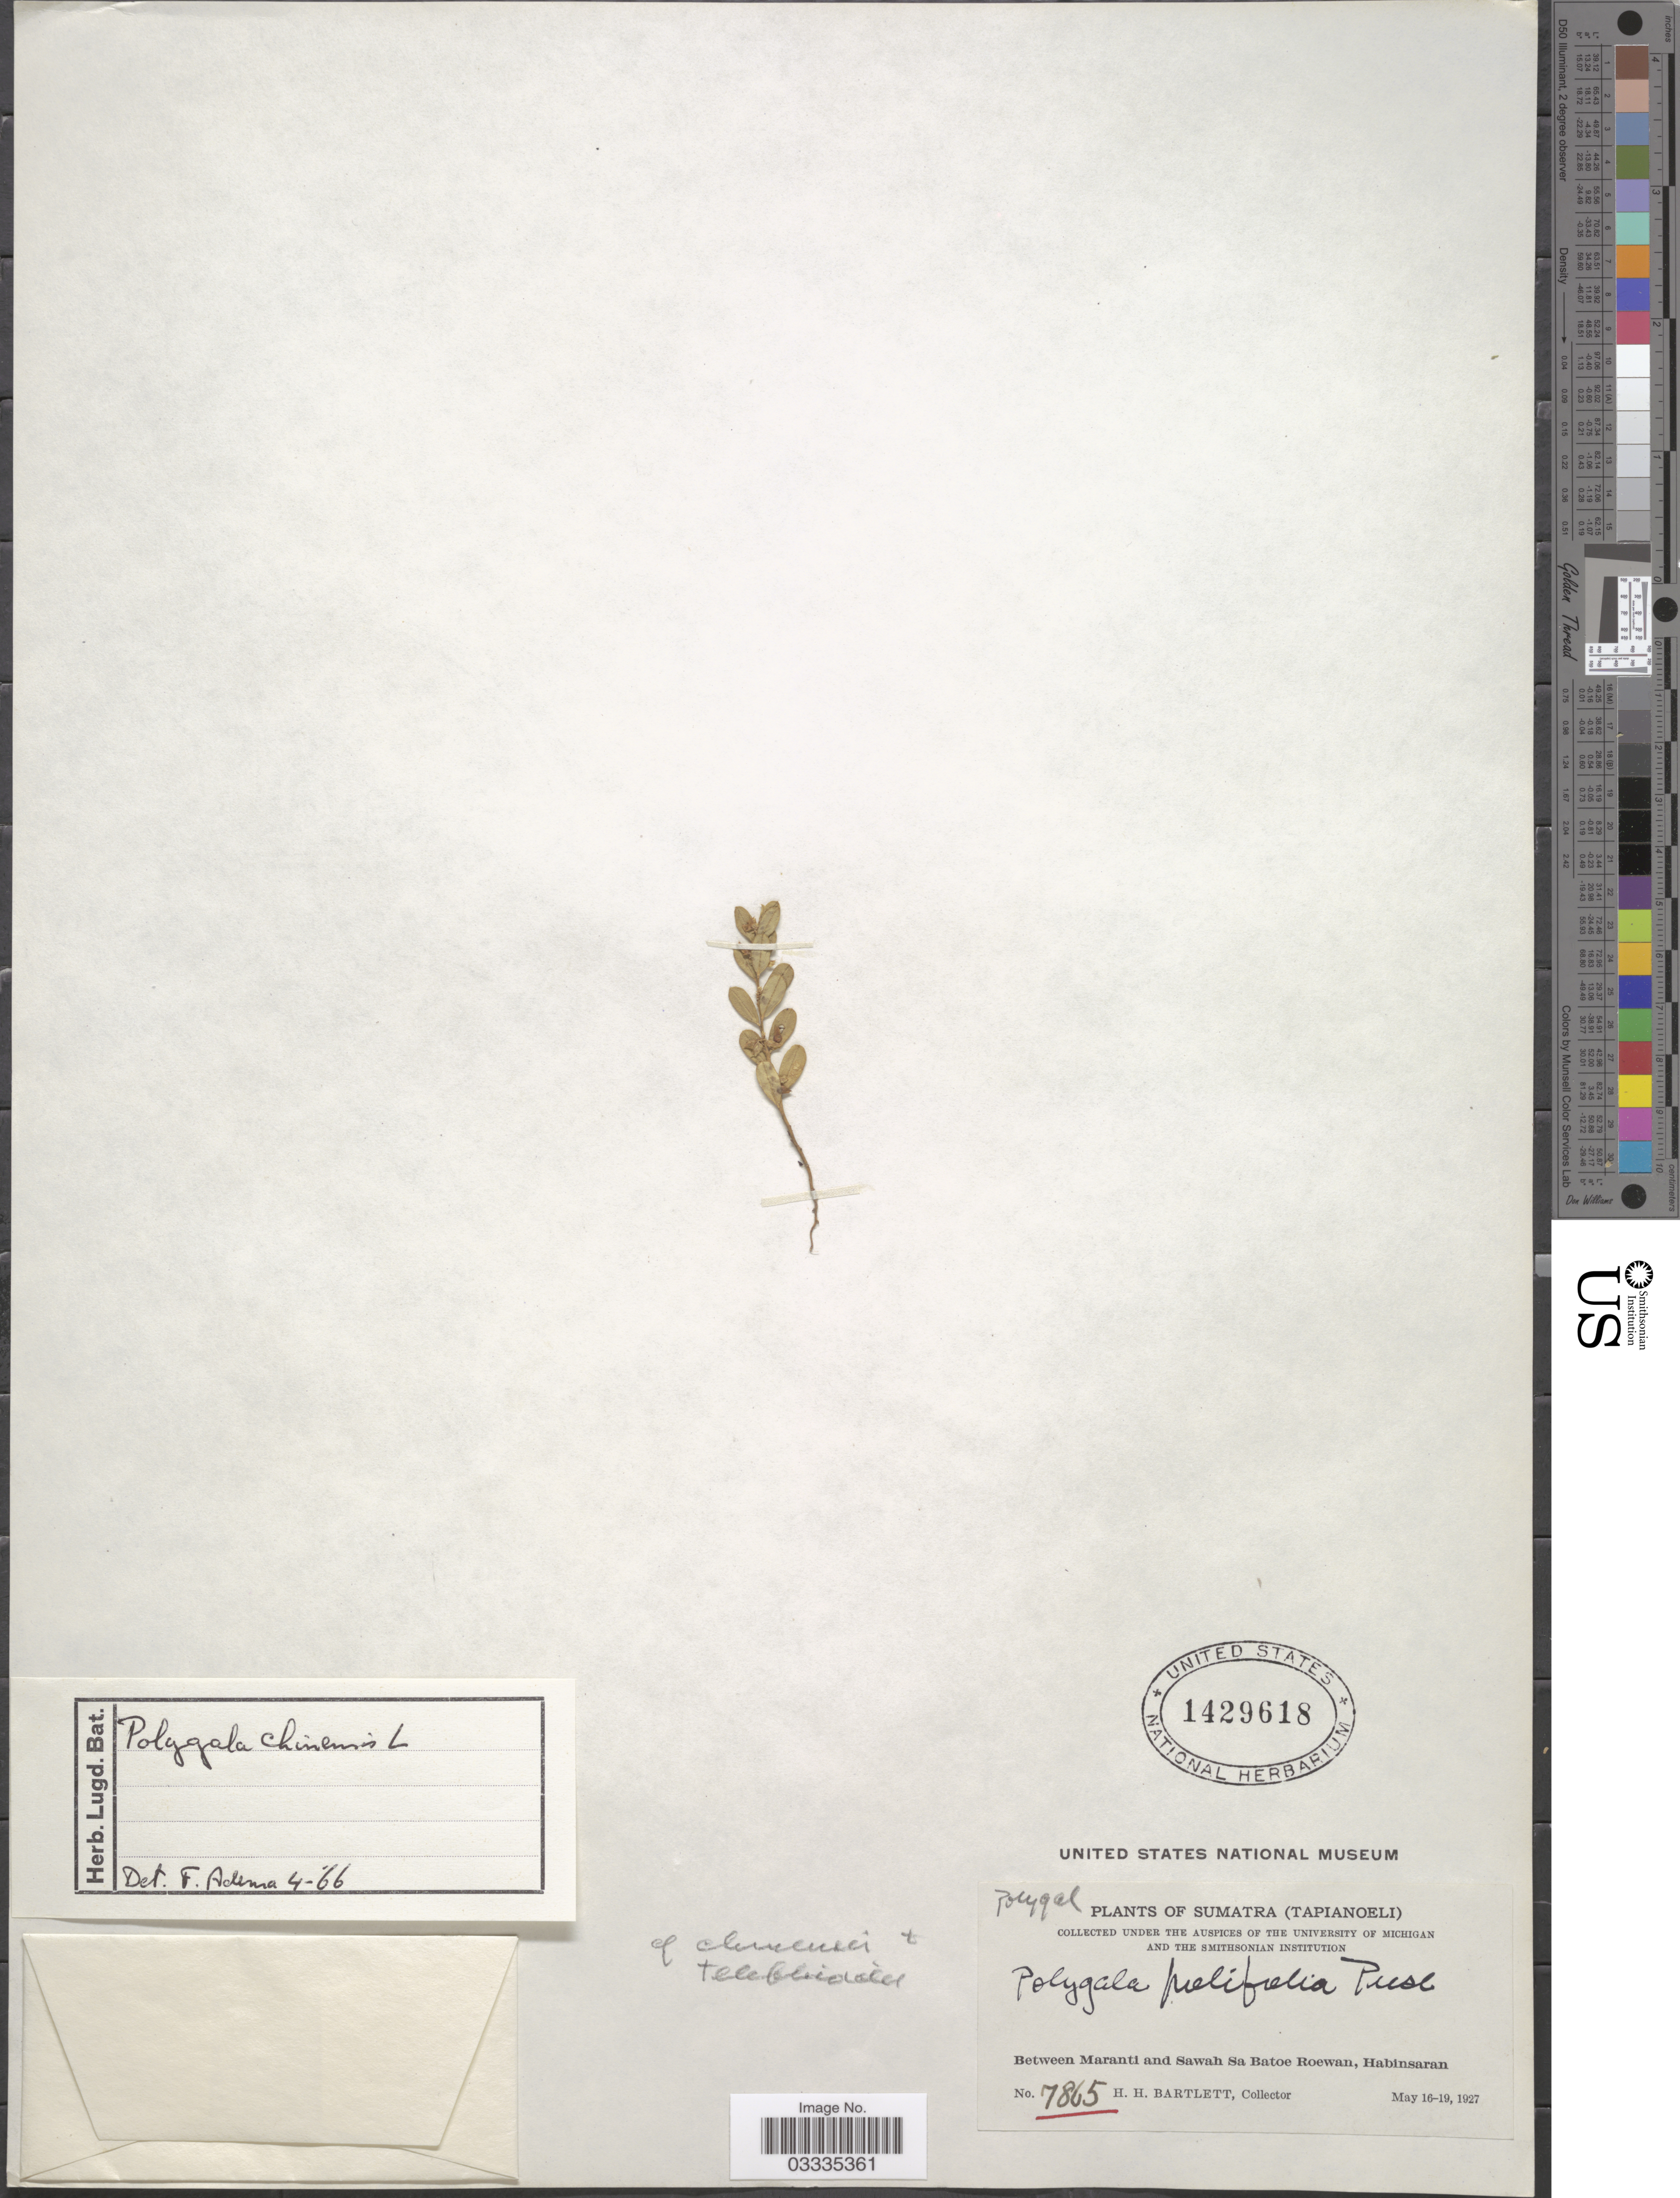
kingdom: Plantae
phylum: Tracheophyta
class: Magnoliopsida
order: Fabales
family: Polygalaceae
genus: Polygala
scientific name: Polygala chinensis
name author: L.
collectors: H. H. Bartlett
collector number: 7865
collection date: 1927-05-16/1927-05-19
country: Indonesia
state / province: Sumatra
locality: (Tapianoeli) Between Maranti and Sawah Sa Batoe Roewan, Habinsaran.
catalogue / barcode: US 1429618